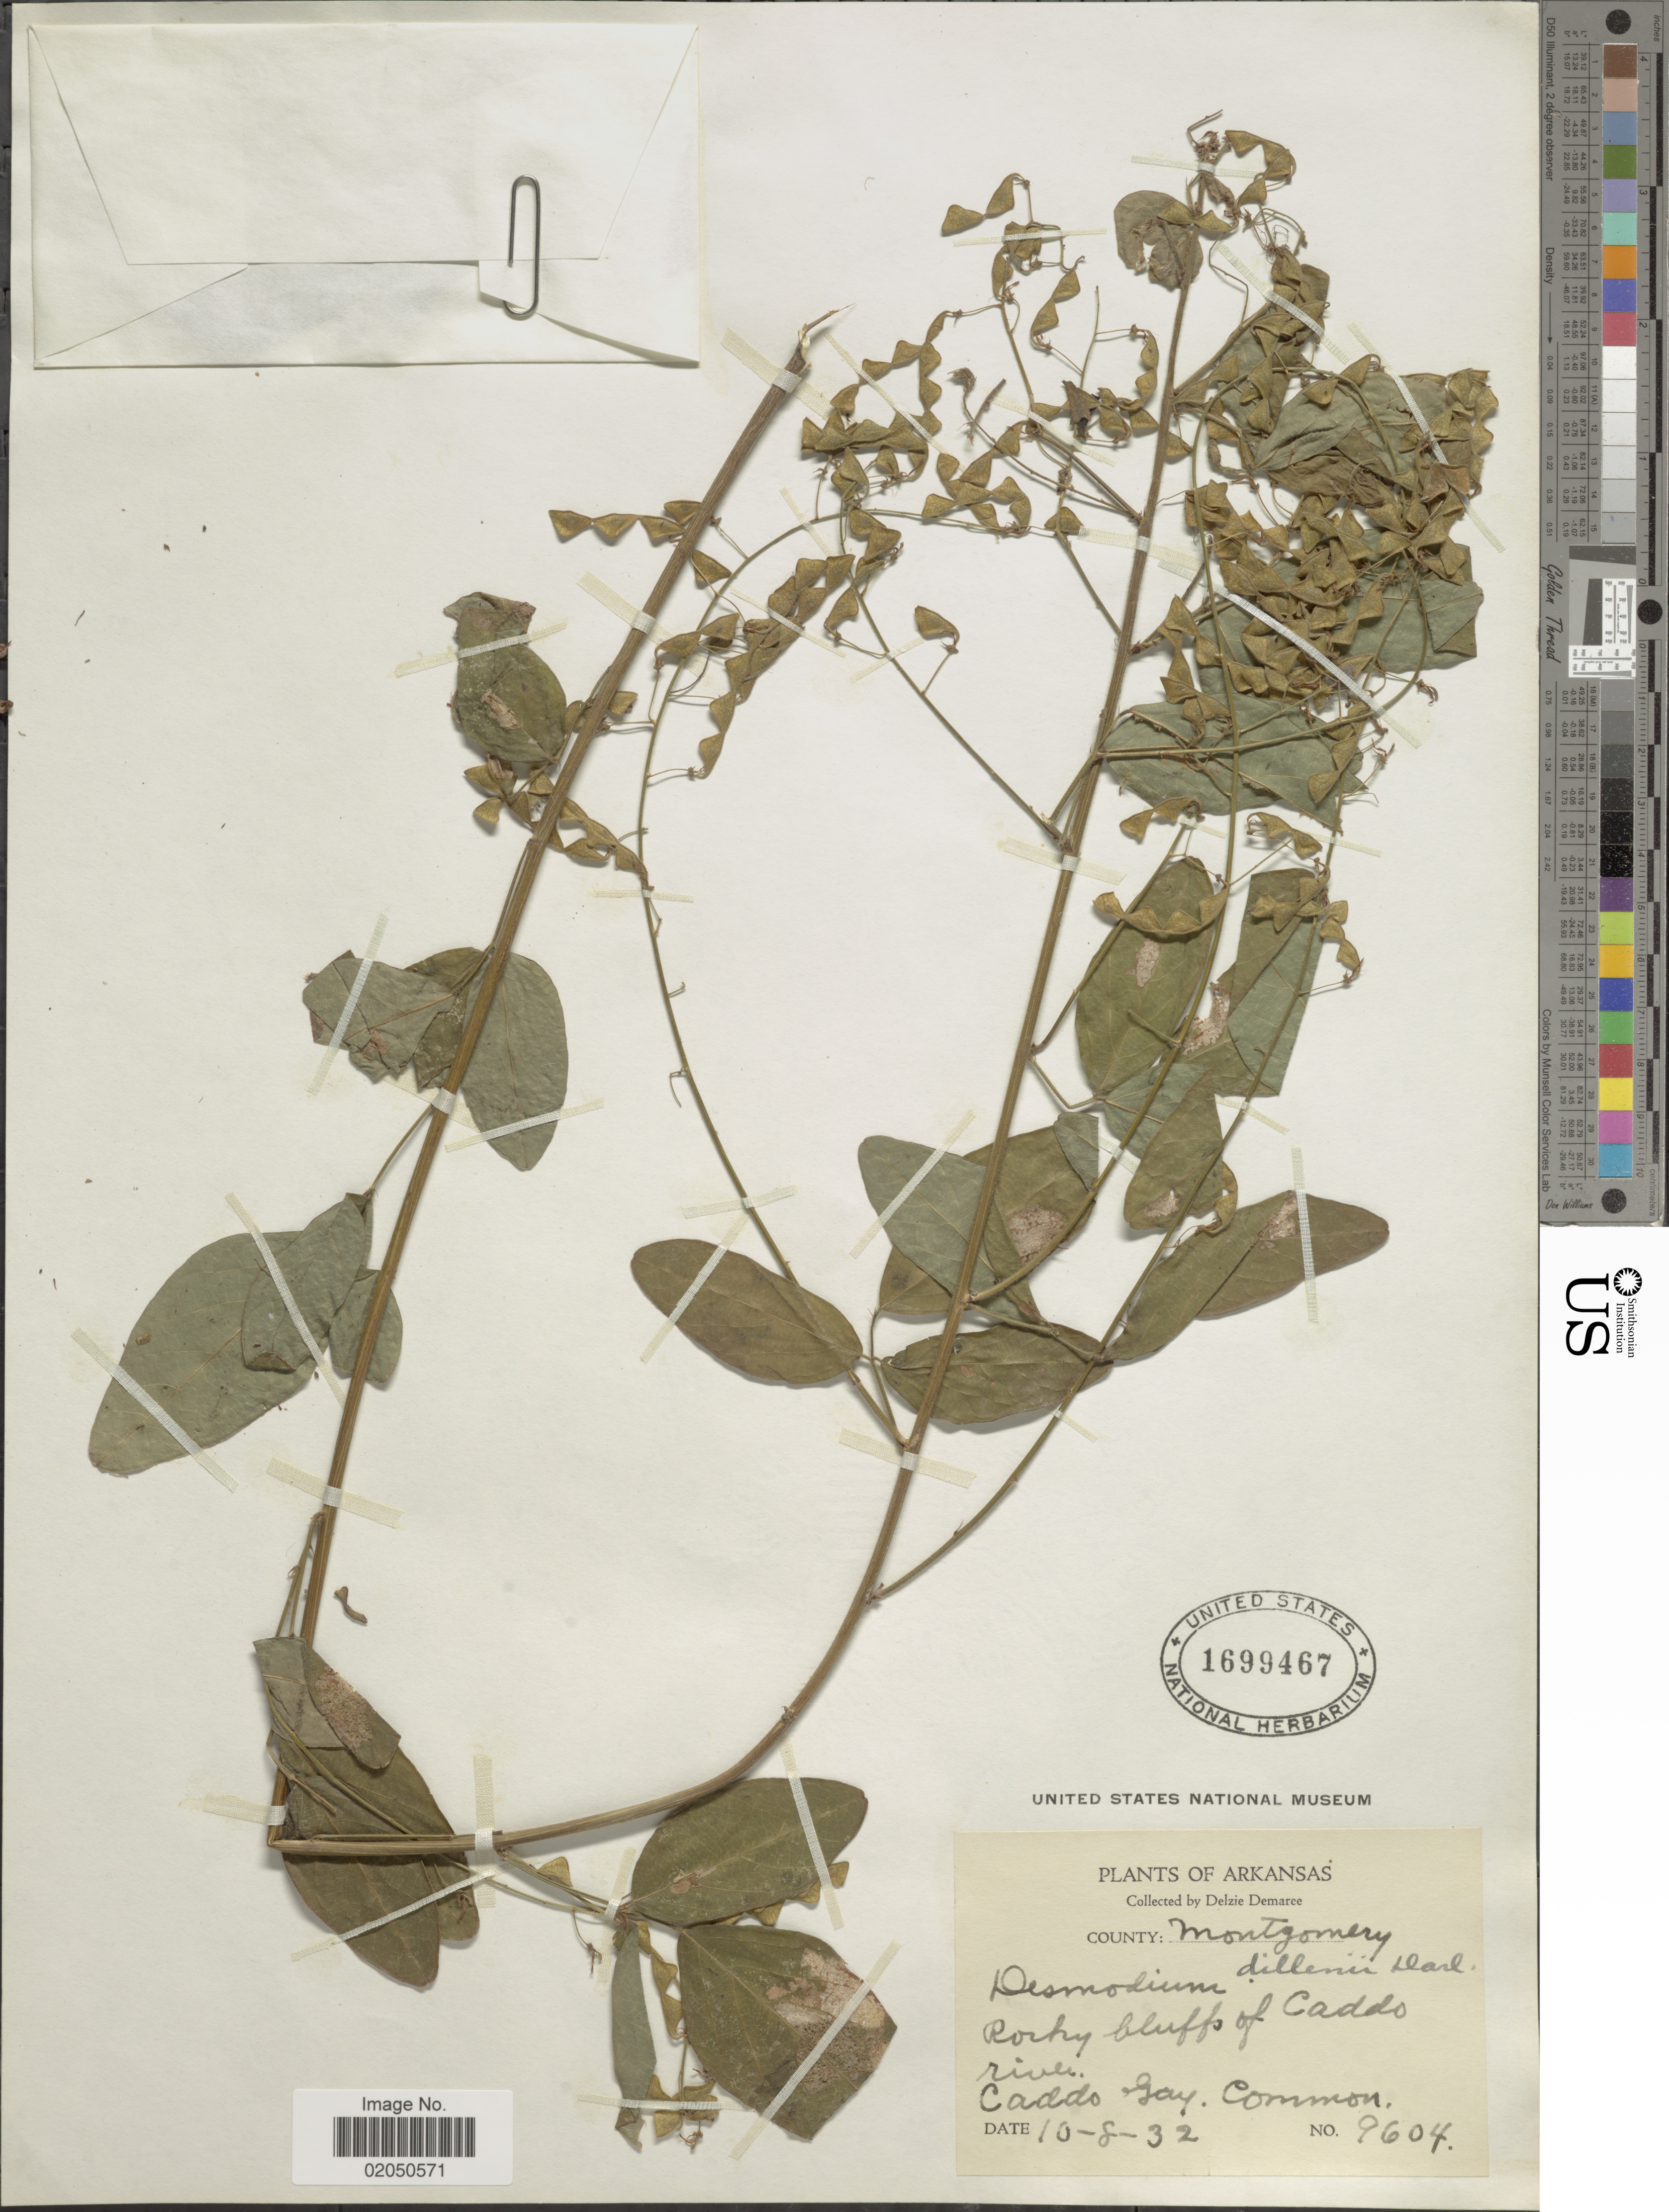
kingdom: Plantae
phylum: Tracheophyta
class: Magnoliopsida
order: Fabales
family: Fabaceae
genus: Desmodium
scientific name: Desmodium glabellum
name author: (Michx.) DC.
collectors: D. Demaree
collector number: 9604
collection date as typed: Transcribed d/m/y: 8/10/32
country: United States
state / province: Arkansas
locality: County Montgomery, Caddo River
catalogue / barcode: US 1699467